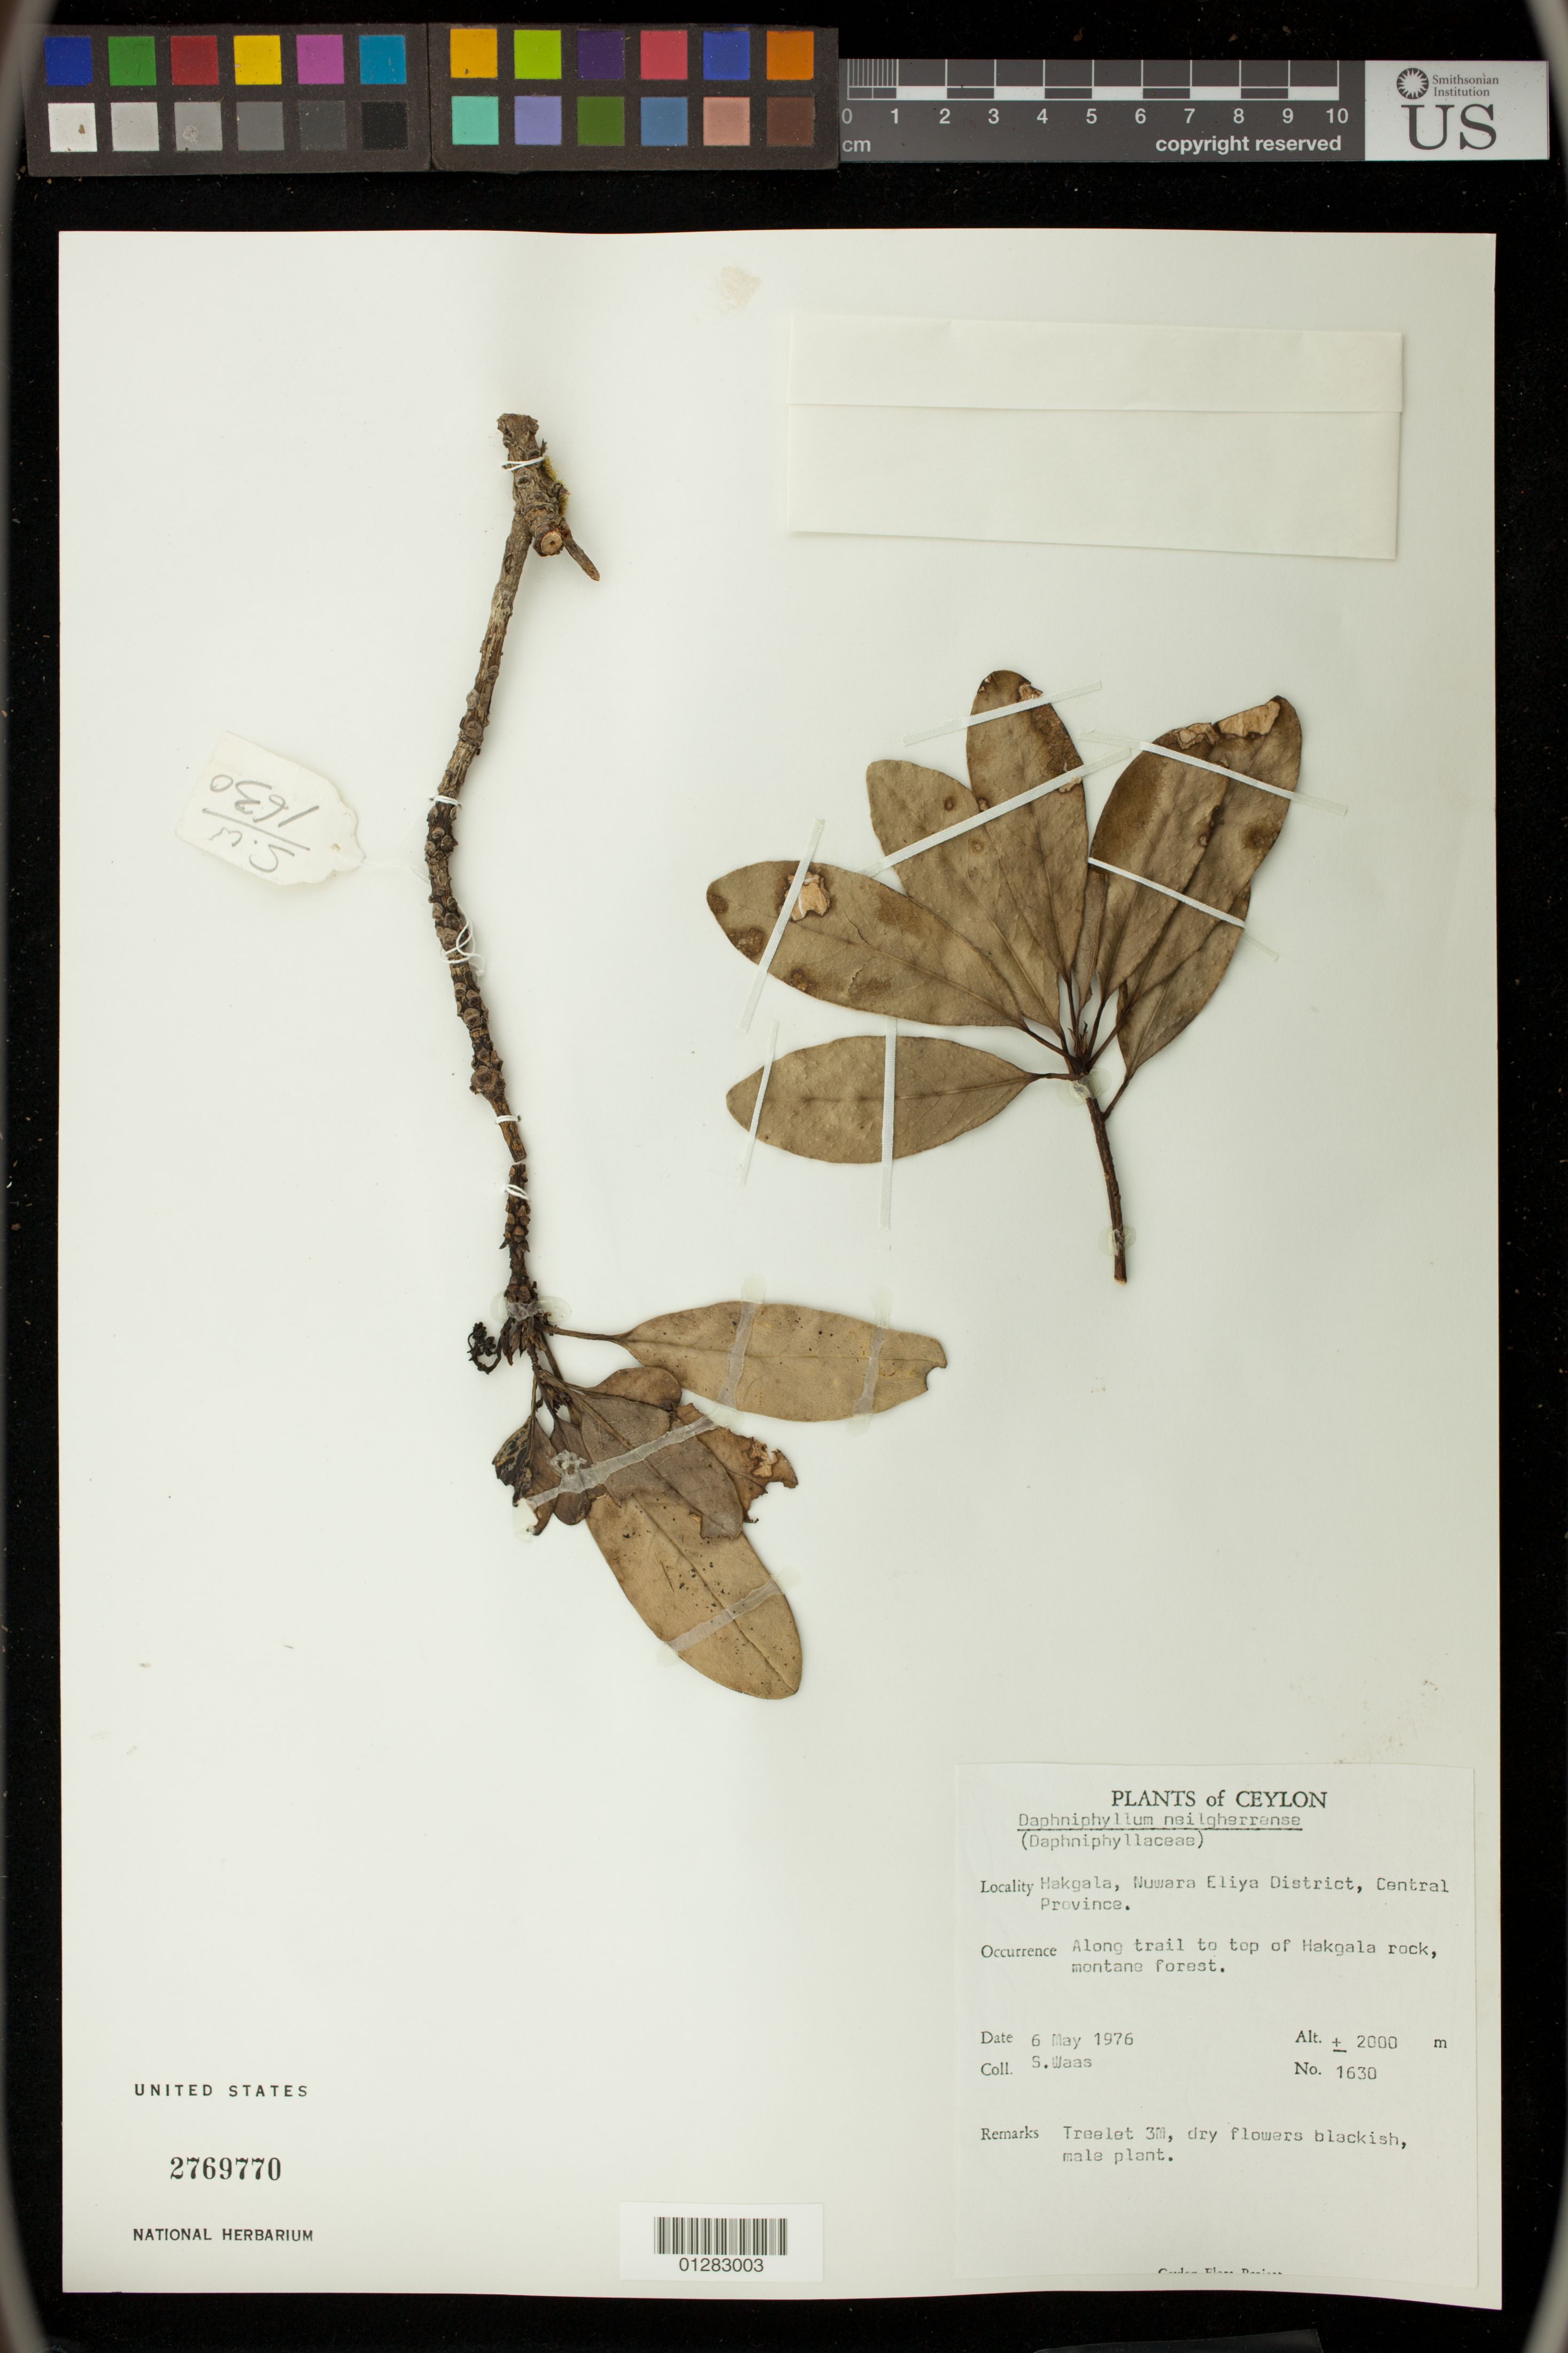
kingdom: Plantae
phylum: Tracheophyta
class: Magnoliopsida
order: Saxifragales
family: Daphniphyllaceae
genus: Daphniphyllum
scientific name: Daphniphyllum glaucescens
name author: Blume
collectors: S. Waas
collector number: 1630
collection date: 1976-05-06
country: Sri Lanka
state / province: Central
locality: Along trail to top of Hakgala rock, montane forest. Hakgala Nuwara Eliya District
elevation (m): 610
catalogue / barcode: US 2769770